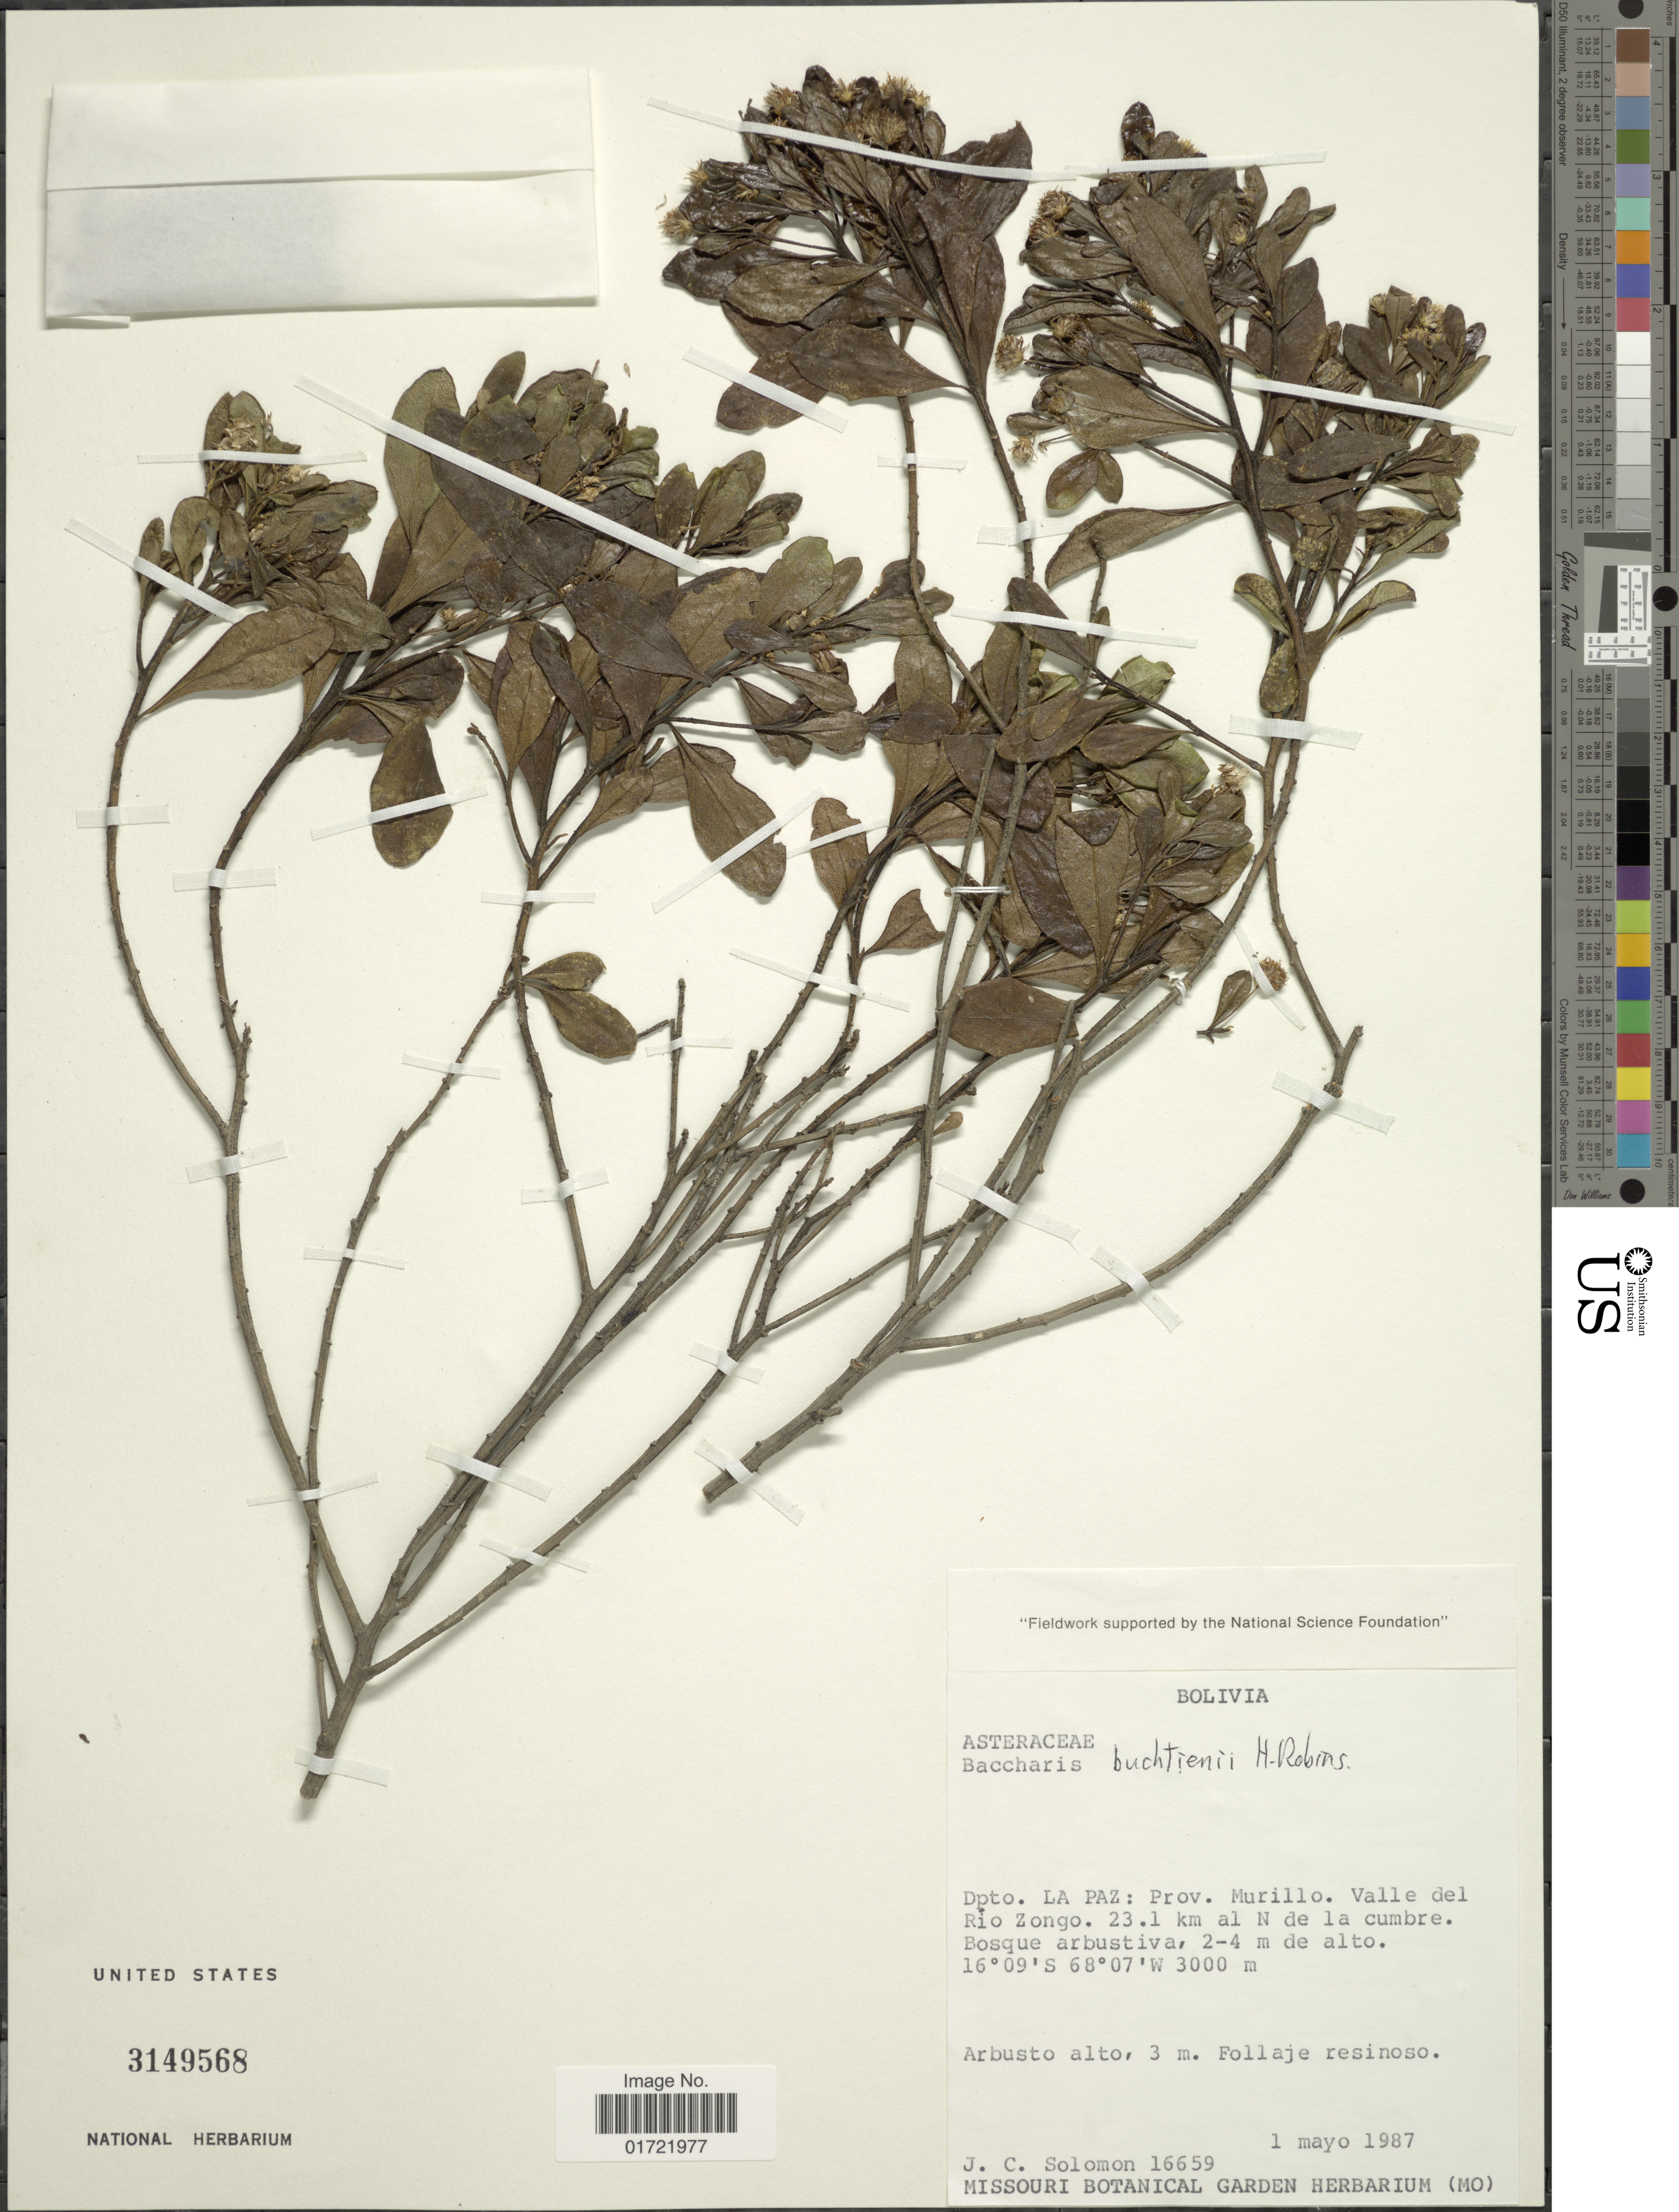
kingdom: Plantae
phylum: Tracheophyta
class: Magnoliopsida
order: Asterales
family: Asteraceae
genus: Baccharis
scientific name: Baccharis buchtienii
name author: H. Rob.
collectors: J. C. Solomon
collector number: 16659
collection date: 1987-05-01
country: Bolivia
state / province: La Paz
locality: Prov. Murillo. Valle del Rio Zongo. 23.1 km al N de la cumbre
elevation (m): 3000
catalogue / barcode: US 3149568